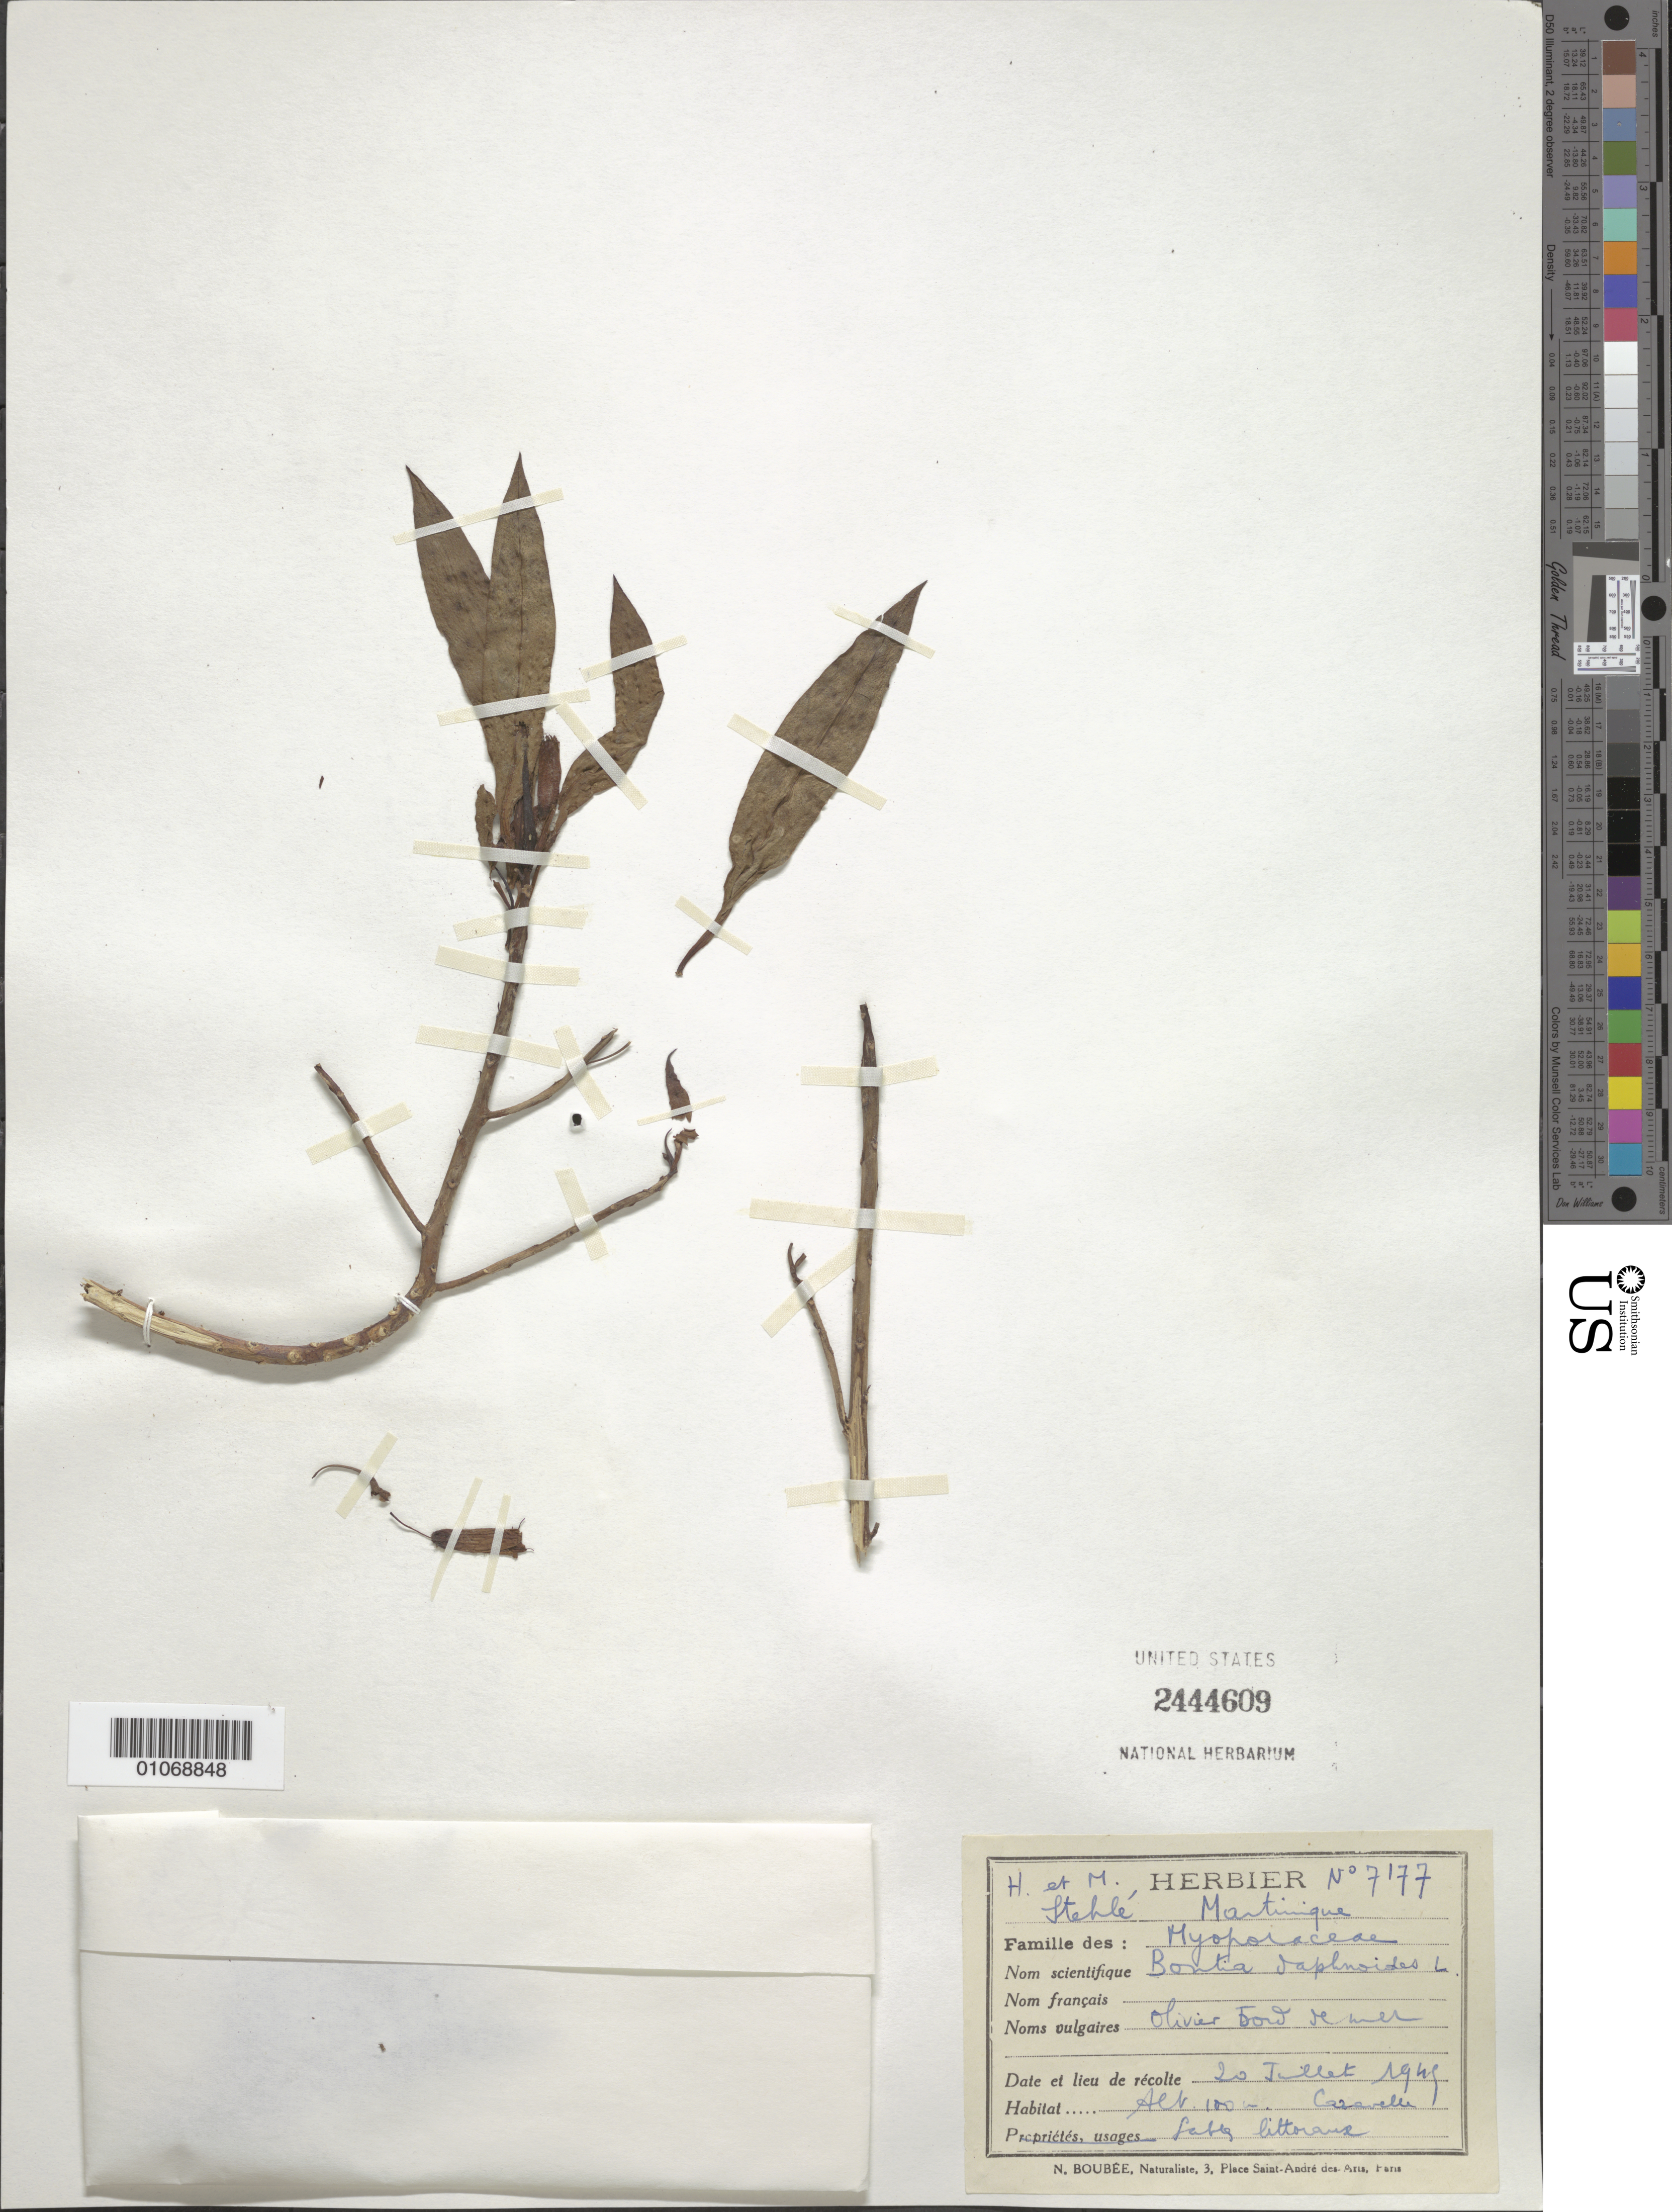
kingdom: Plantae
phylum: Tracheophyta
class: Magnoliopsida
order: Lamiales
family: Scrophulariaceae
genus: Bontia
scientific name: Bontia daphnoides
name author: L.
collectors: H. Stehlé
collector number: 7177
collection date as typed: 20 Jul 1945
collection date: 1945-07-20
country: Martinique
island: Martinique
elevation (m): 100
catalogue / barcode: US 2444609